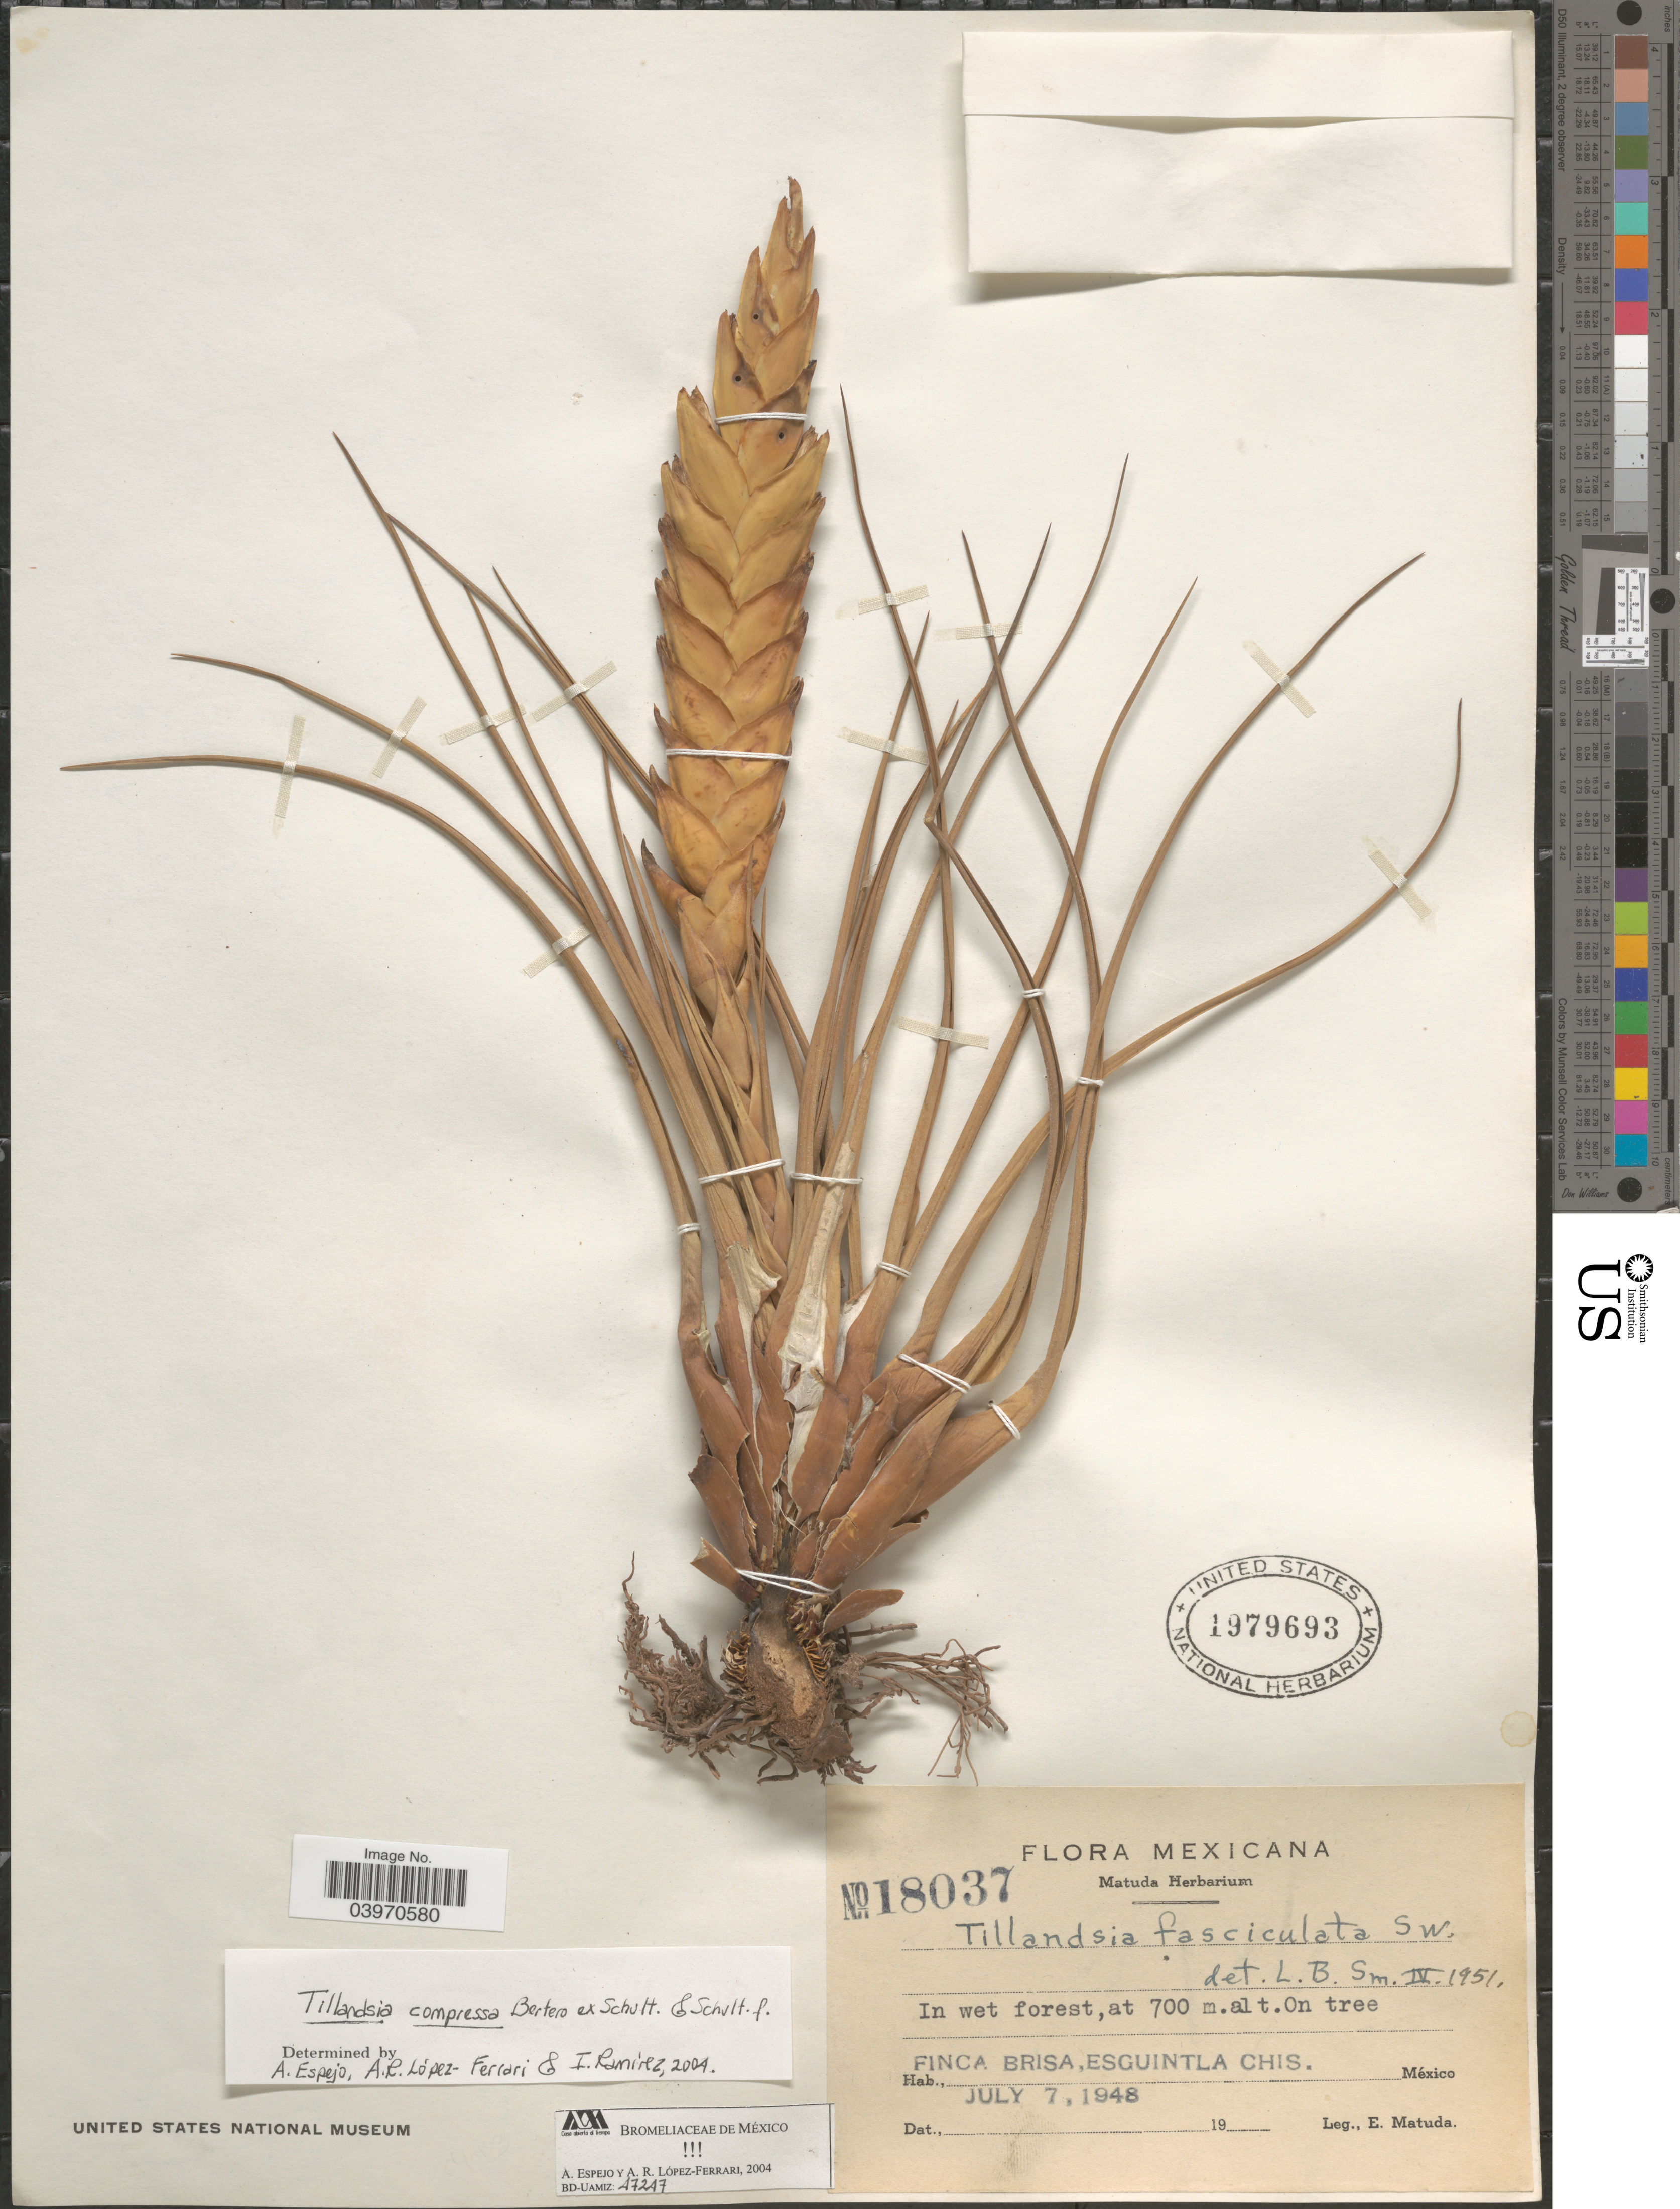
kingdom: Plantae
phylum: Tracheophyta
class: Liliopsida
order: Poales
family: Bromeliaceae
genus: Tillandsia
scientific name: Tillandsia compressa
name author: Bertero ex Schult. & Schult. f.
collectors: E. Matuda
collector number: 18037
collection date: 1948-07-07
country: Mexico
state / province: Chiapas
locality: In wet forest, Finca Brisa, Esguintla Chis.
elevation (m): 700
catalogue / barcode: US 1979693